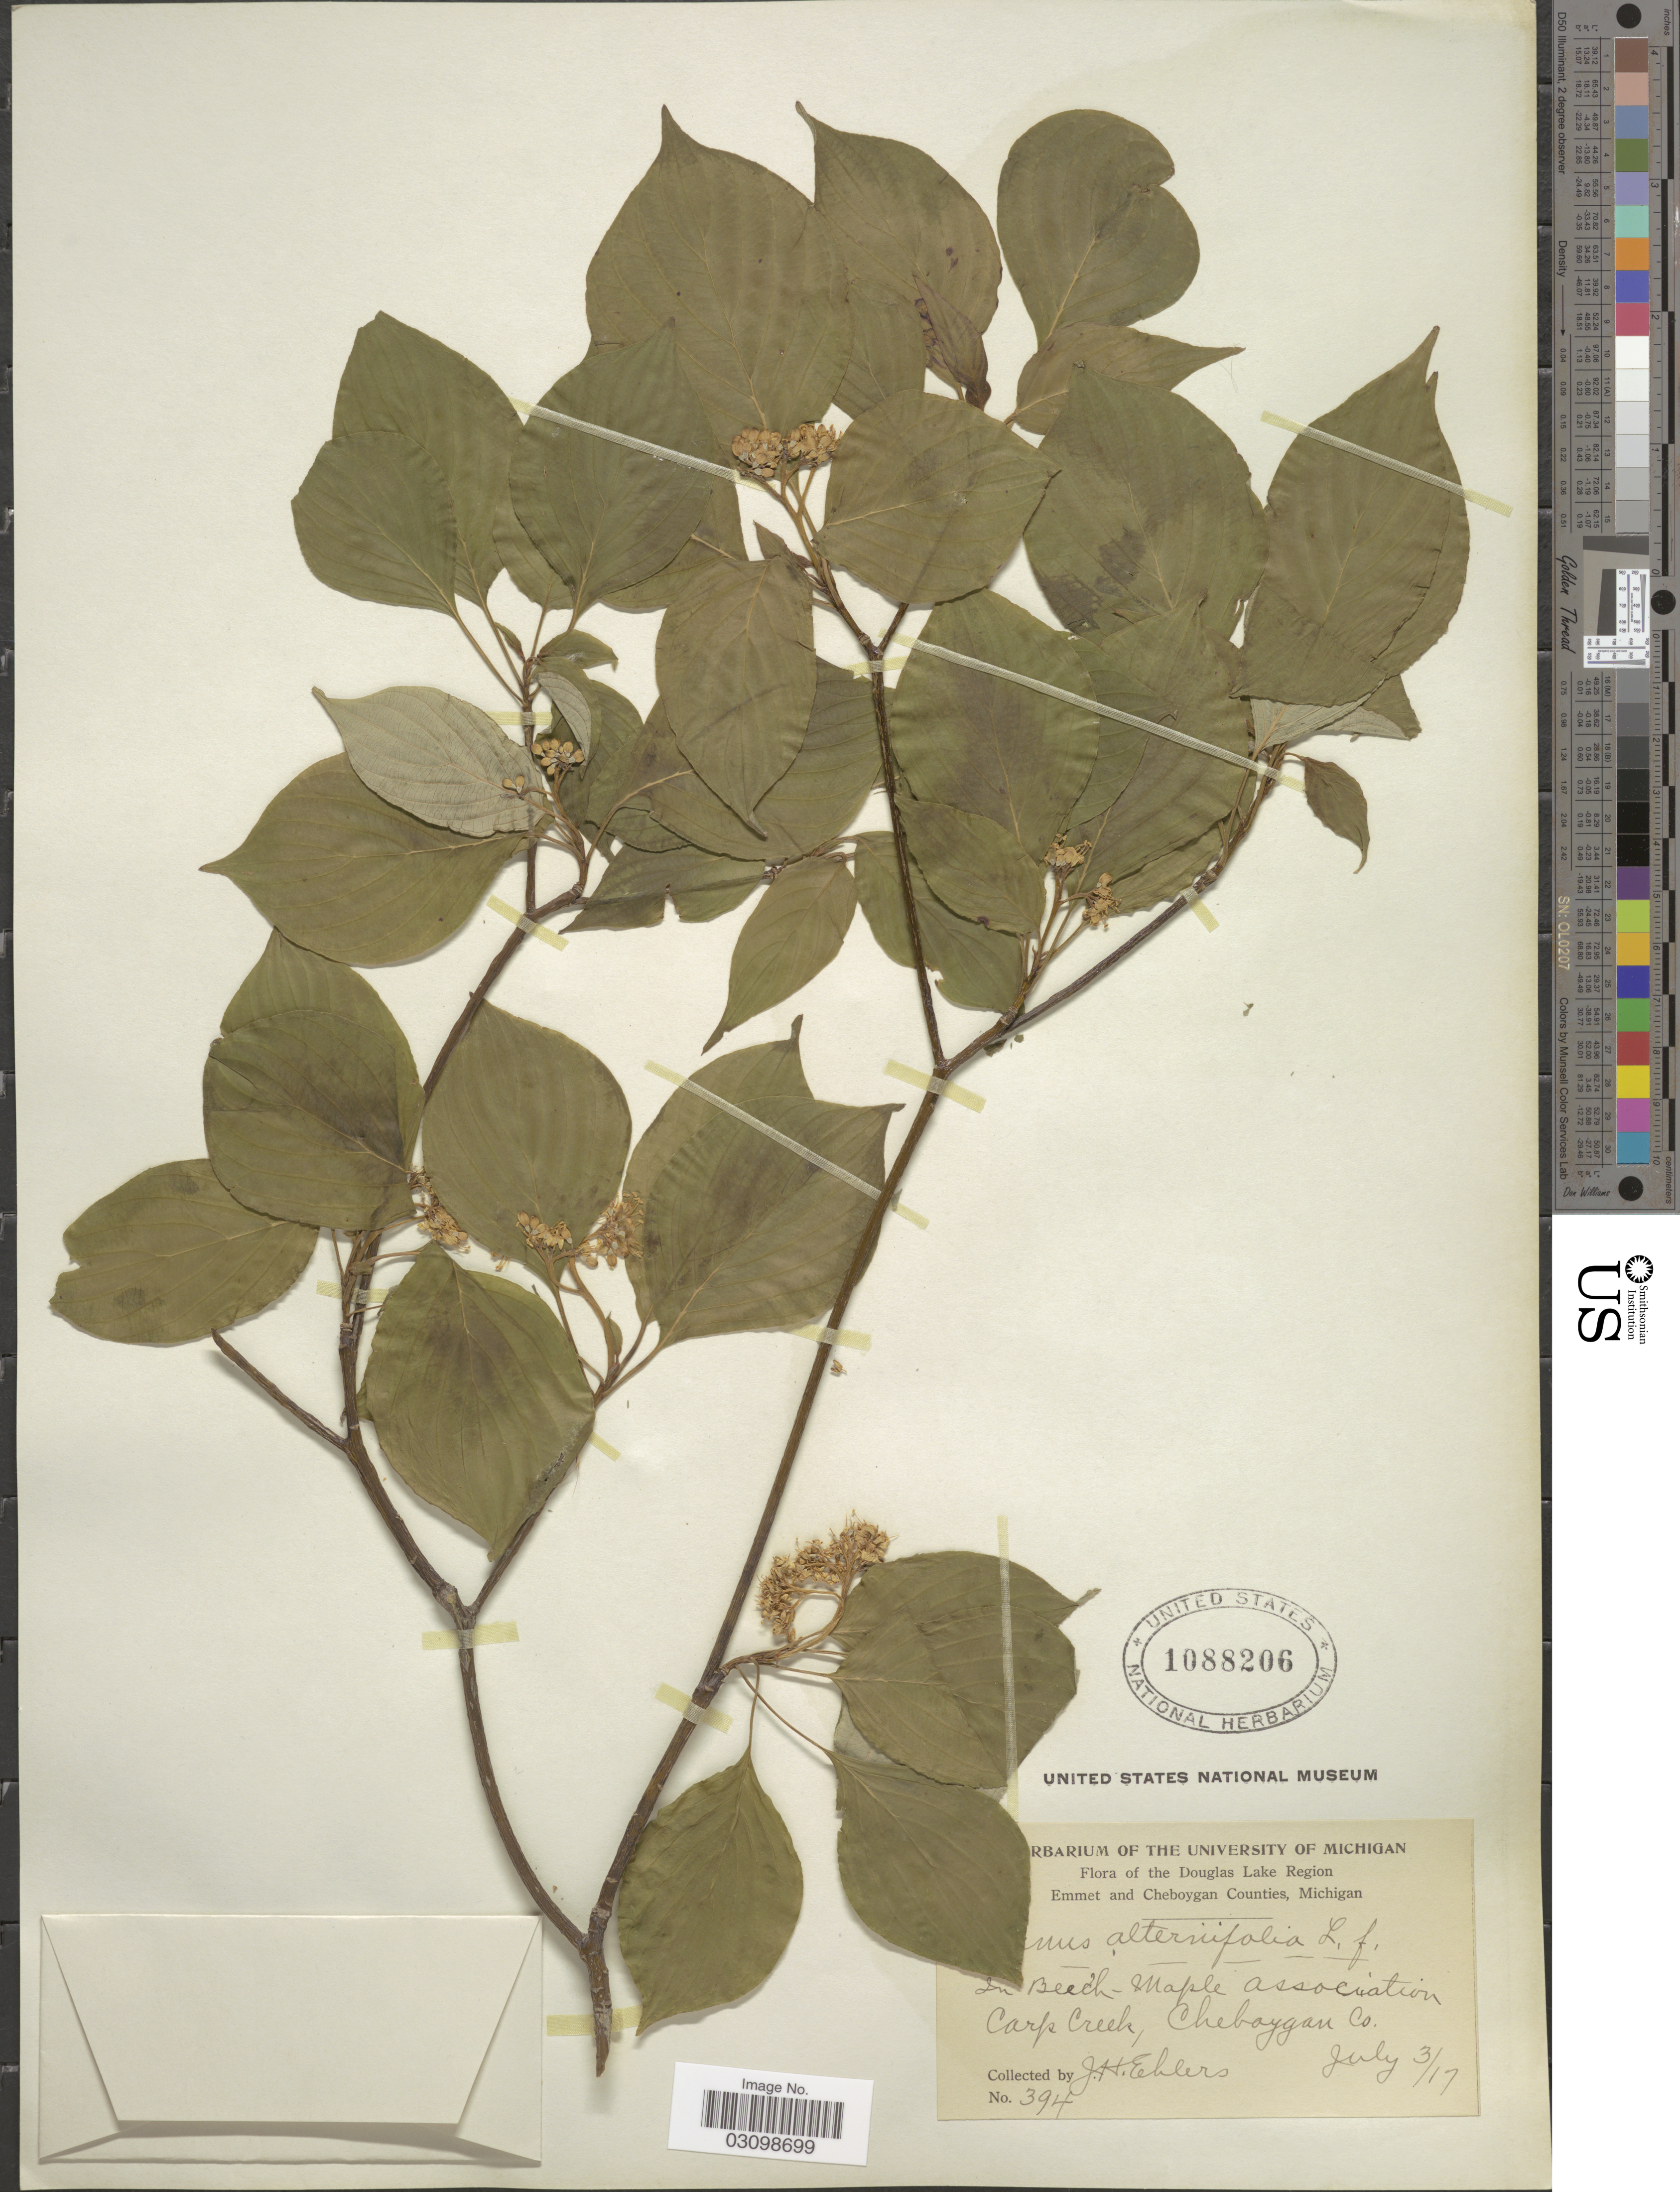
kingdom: Plantae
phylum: Tracheophyta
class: Magnoliopsida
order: Cornales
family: Cornaceae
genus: Cornus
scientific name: Cornus alternifolia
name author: L.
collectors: J. H. Ehlers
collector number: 394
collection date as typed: Transcribed d/m/y: 3/7/17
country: United States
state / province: Michigan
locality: Douglas Lake Region. In Beech-Maple association Carp Creek, Cheboygan Co.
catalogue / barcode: US 1088206